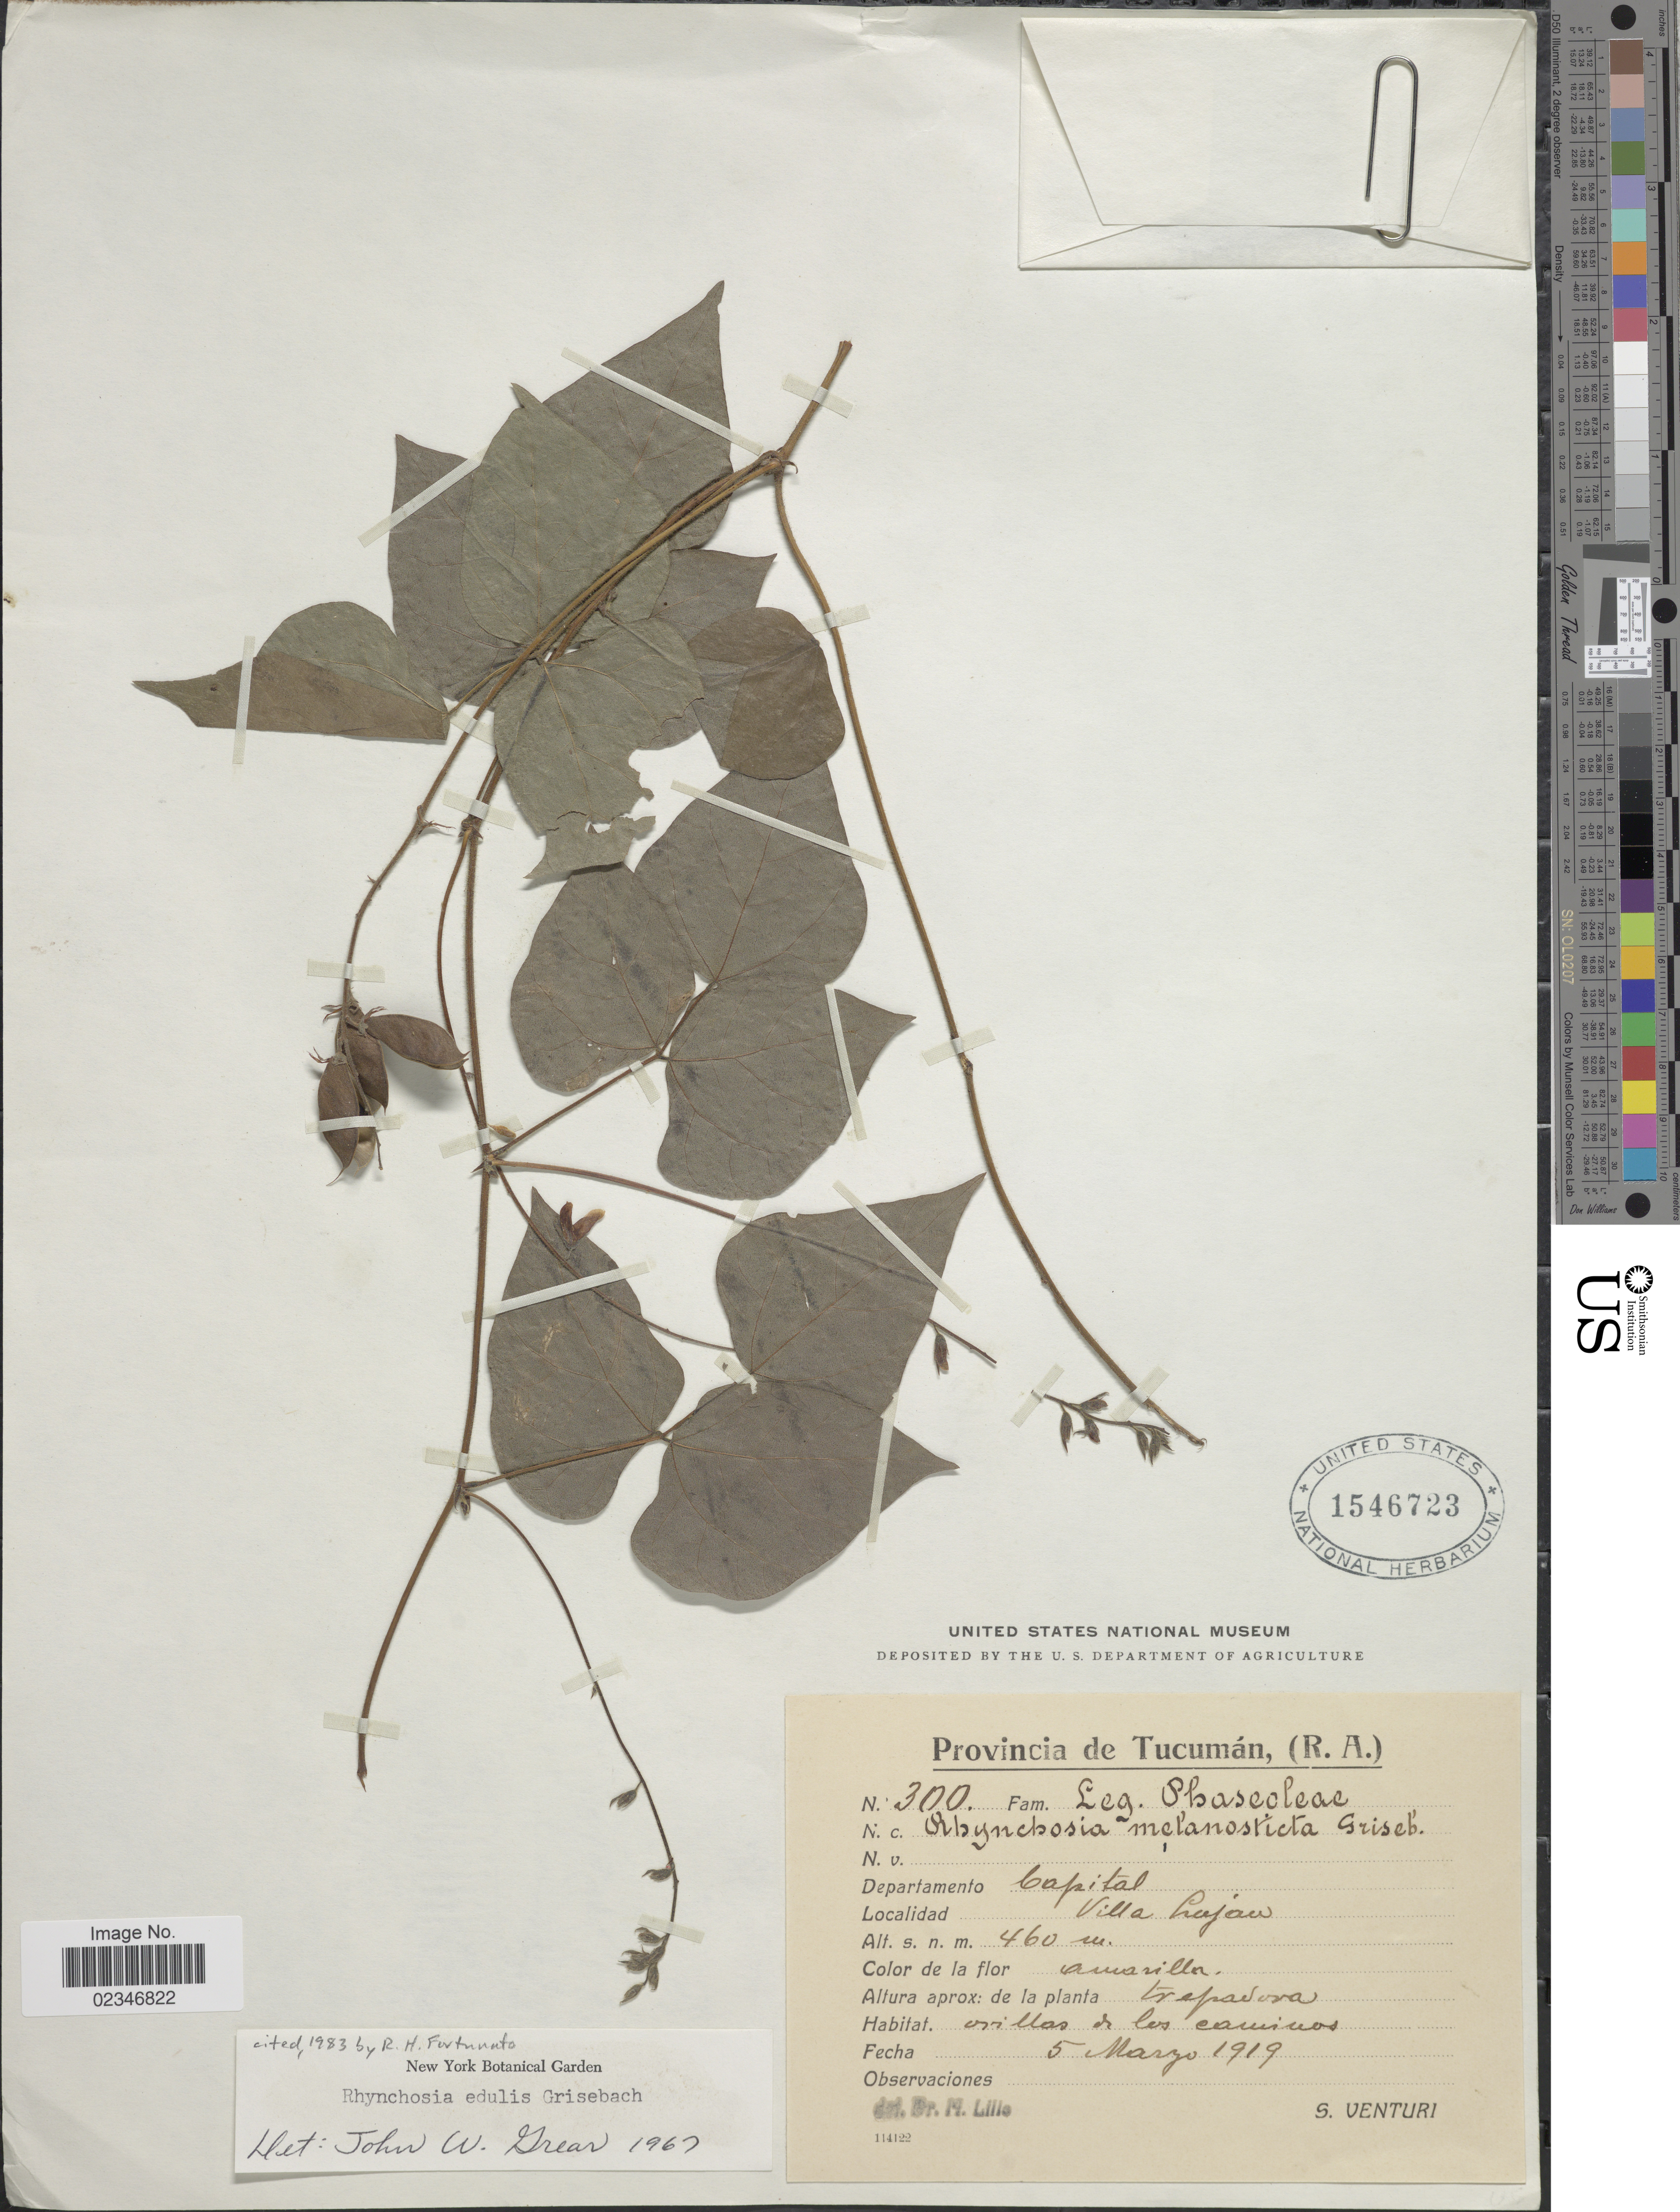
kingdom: Plantae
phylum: Tracheophyta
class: Magnoliopsida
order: Fabales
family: Fabaceae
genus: Rhynchosia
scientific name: Rhynchosia edulis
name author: Griseb.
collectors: S. Venturi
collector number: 300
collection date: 1919-03-05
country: Argentina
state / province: Tucuman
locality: Departamento Capital, Villa Luján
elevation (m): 460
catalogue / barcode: US 1546723